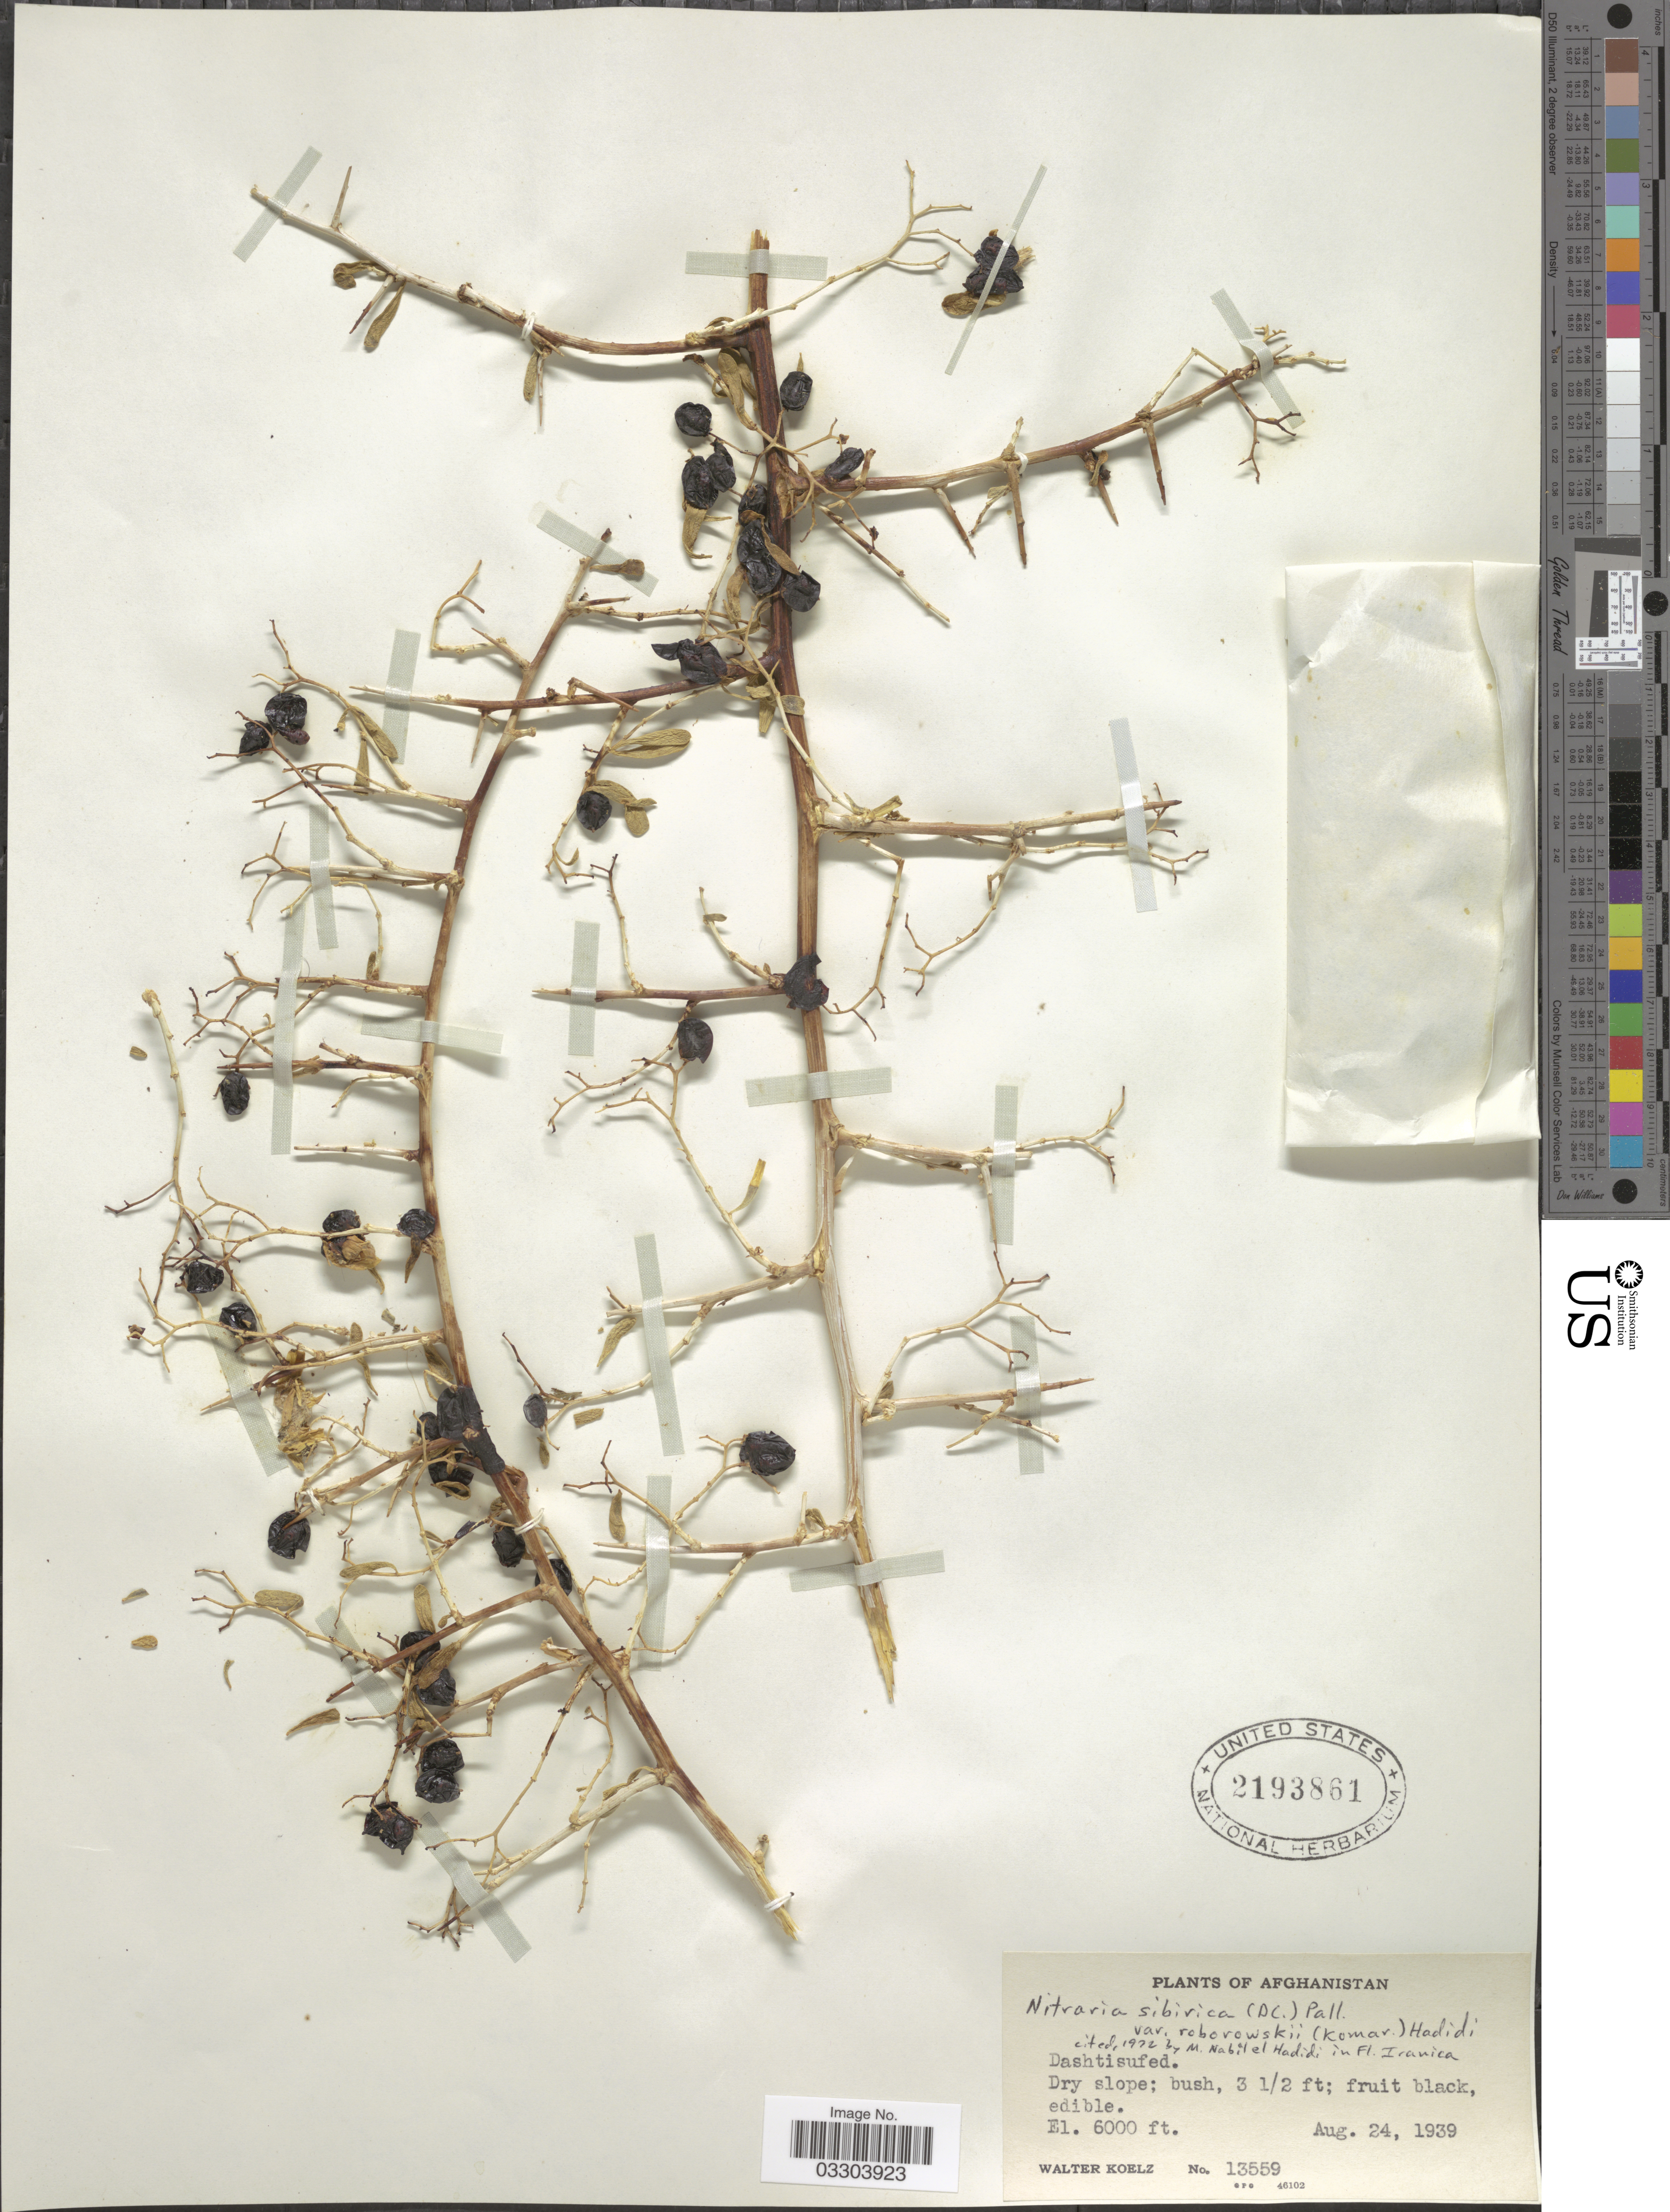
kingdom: Plantae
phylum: Tracheophyta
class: Magnoliopsida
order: Sapindales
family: Nitrariaceae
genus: Nitraria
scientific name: Nitraria sibirica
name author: Pall.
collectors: W. N. Koelz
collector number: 13559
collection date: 1939-08-24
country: Afghanistan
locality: Dashtisufed.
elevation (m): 1829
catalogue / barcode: US 2193861